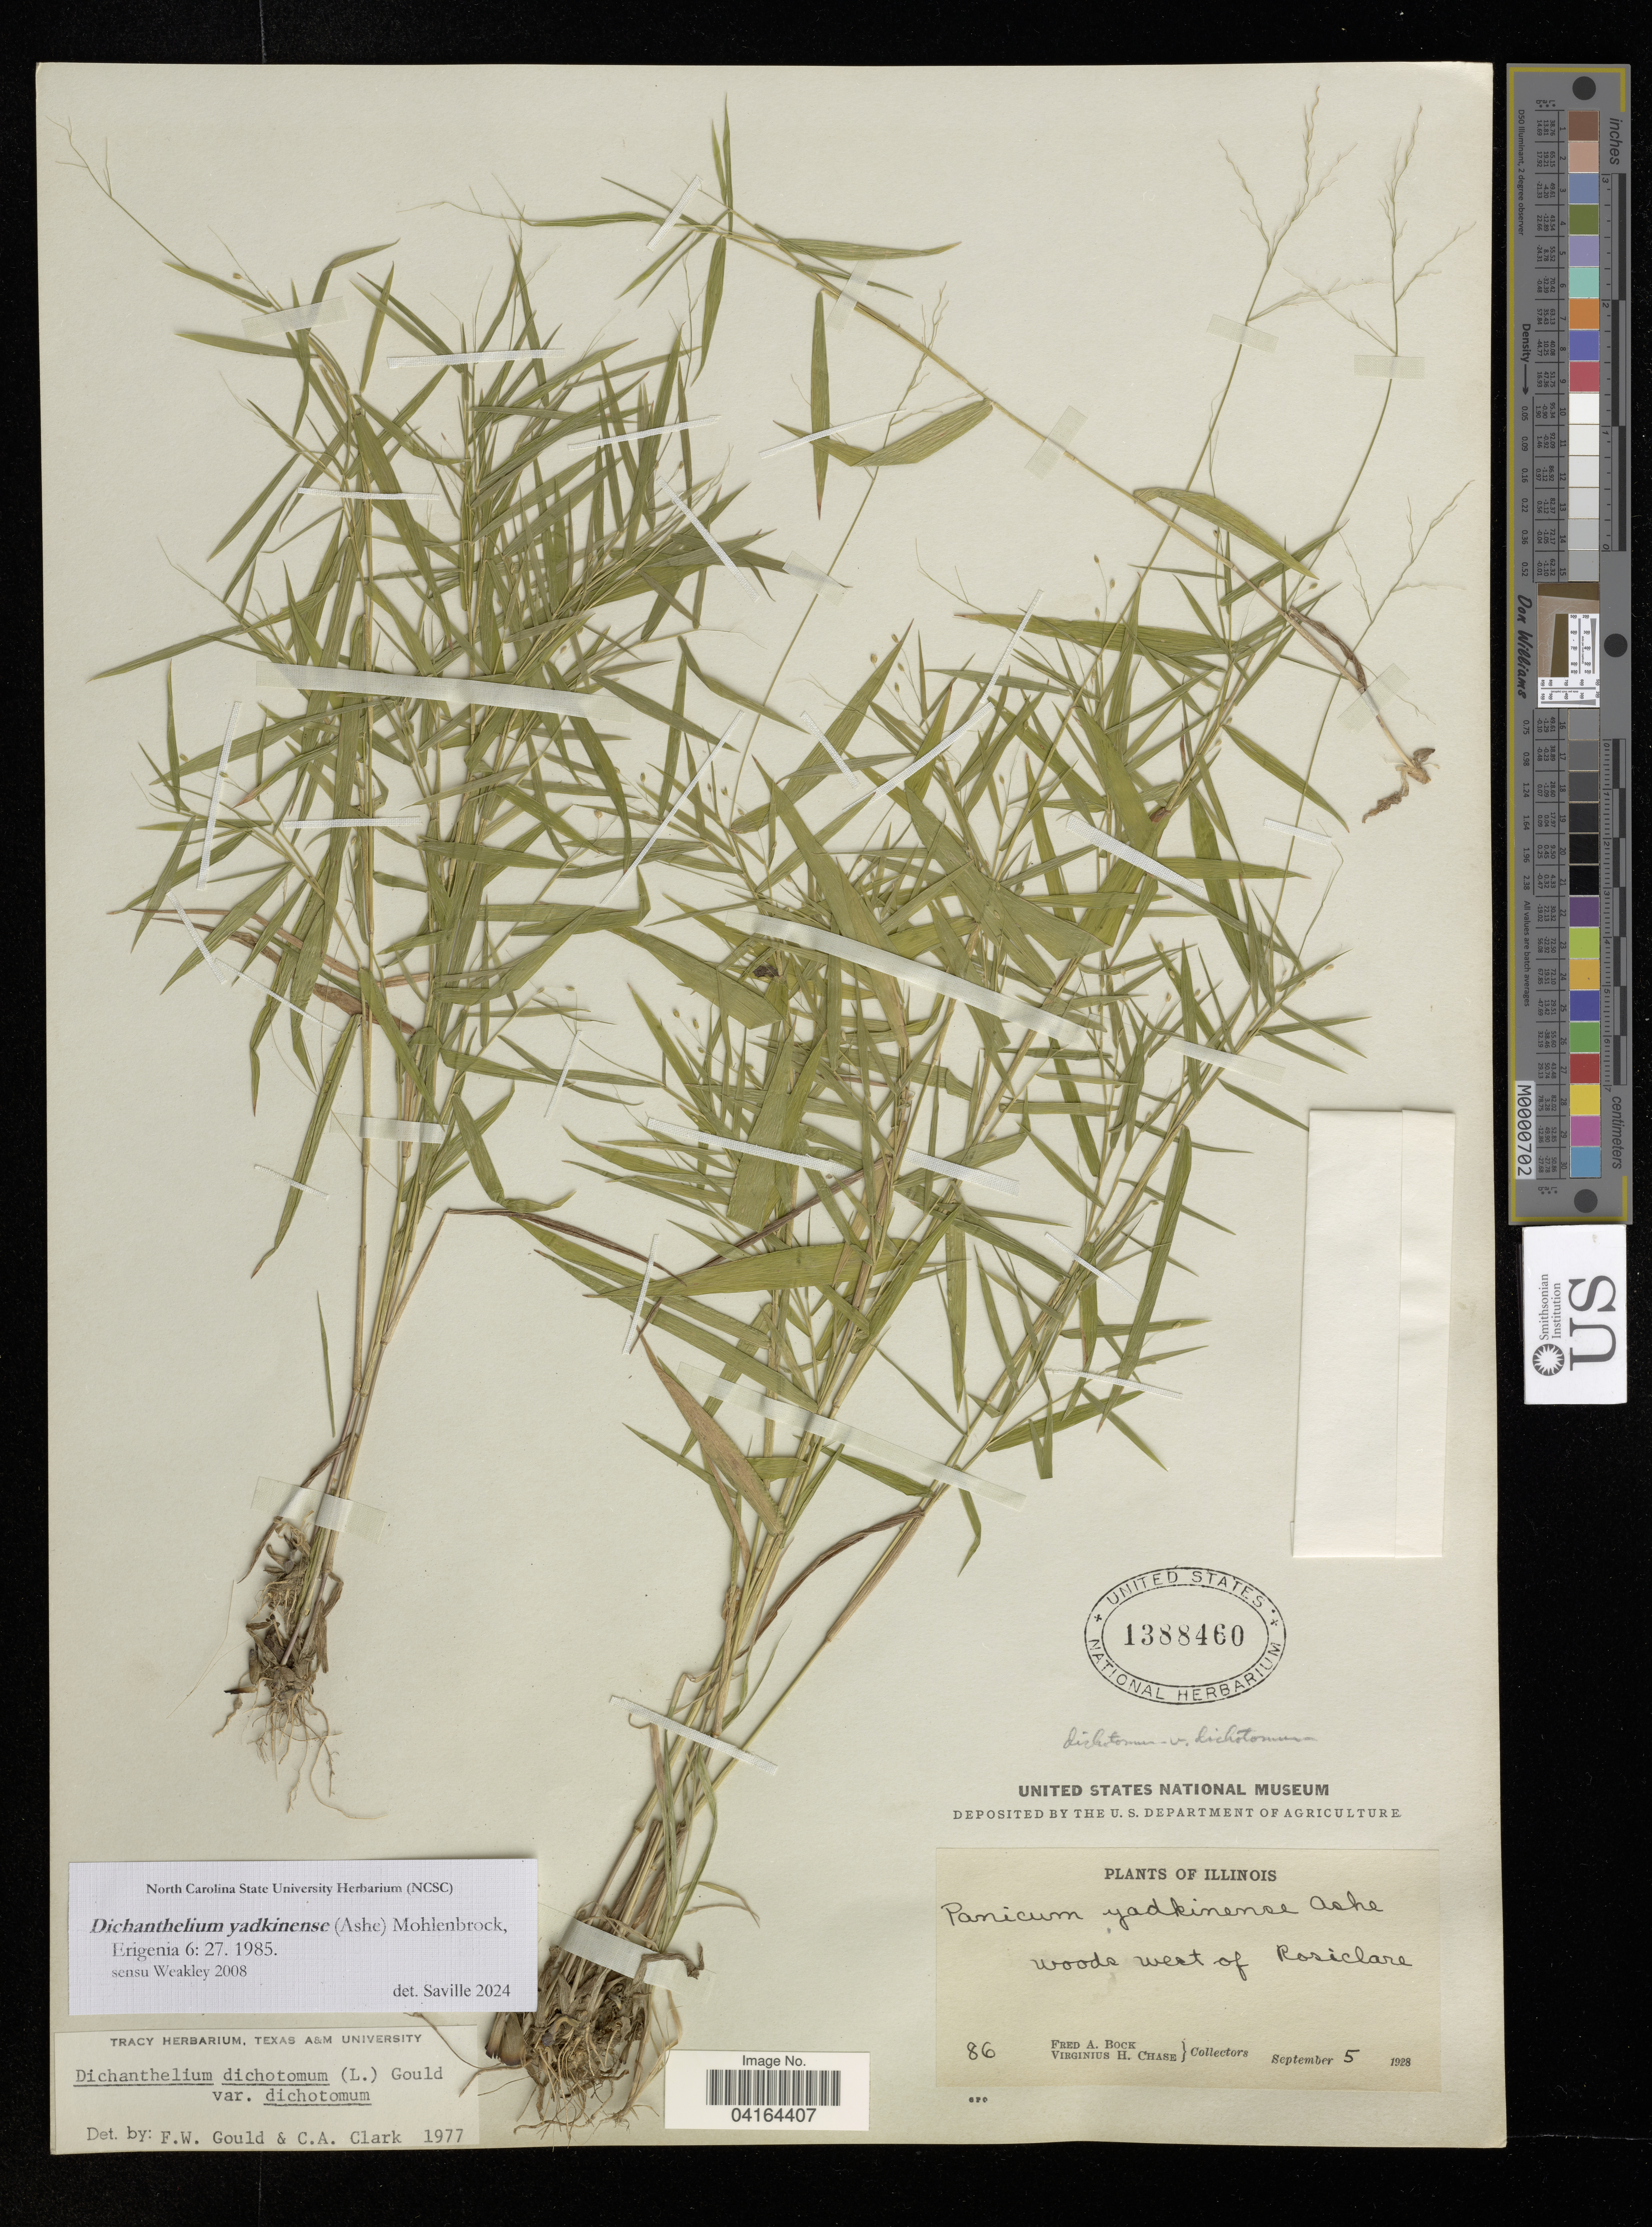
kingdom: Plantae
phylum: Tracheophyta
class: Liliopsida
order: Poales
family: Poaceae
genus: Dichanthelium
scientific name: Dichanthelium yadkinense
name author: (Ashe) Mohlenbr.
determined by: Saville, A. C., (NCSC), North Carolina State University (UNITED STATES)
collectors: F. Bock & V. H. Chase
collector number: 86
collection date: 1928-09-05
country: United States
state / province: Illinois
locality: Woods west of Rosiclare.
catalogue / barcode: US 1388460